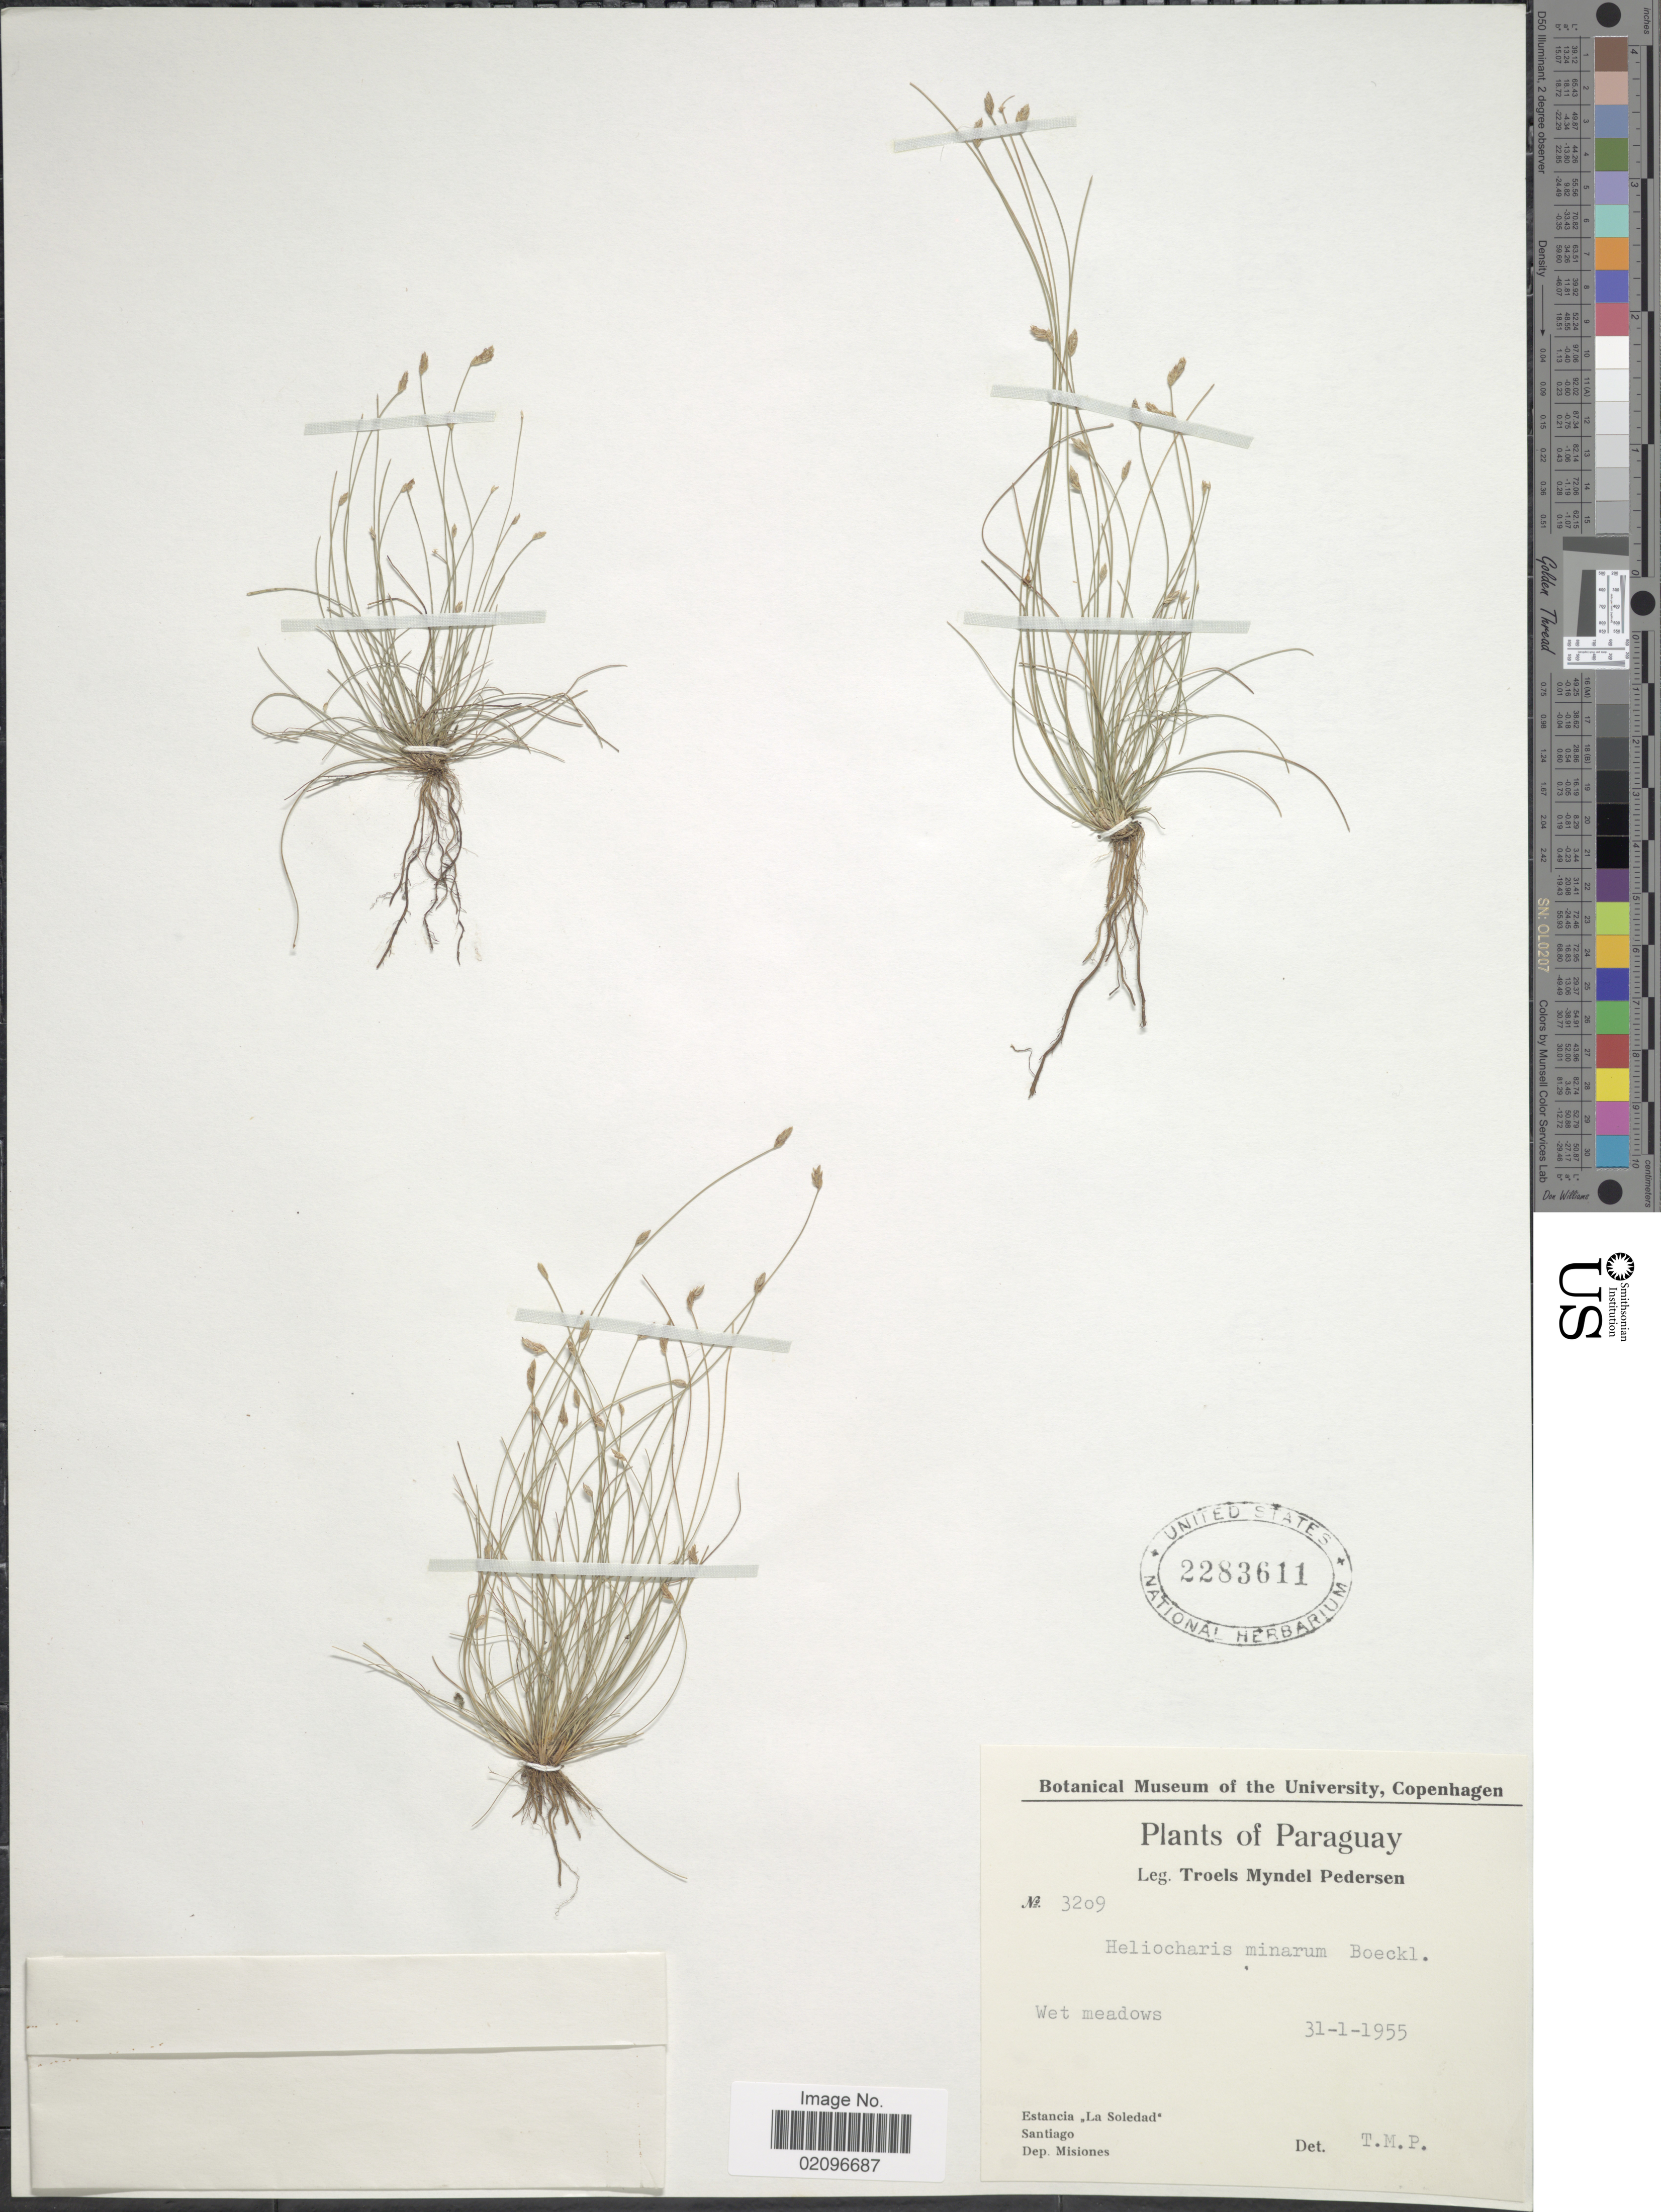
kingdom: Plantae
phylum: Tracheophyta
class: Liliopsida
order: Poales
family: Cyperaceae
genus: Eleocharis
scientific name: Eleocharis minarum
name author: Boeckeler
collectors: T. Pederson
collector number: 3209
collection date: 1955-01-31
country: Paraguay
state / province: Misiones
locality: Wet meadows, Estancia "La Soledad", Santiago, Dep. Misiones.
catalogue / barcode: US 2283611